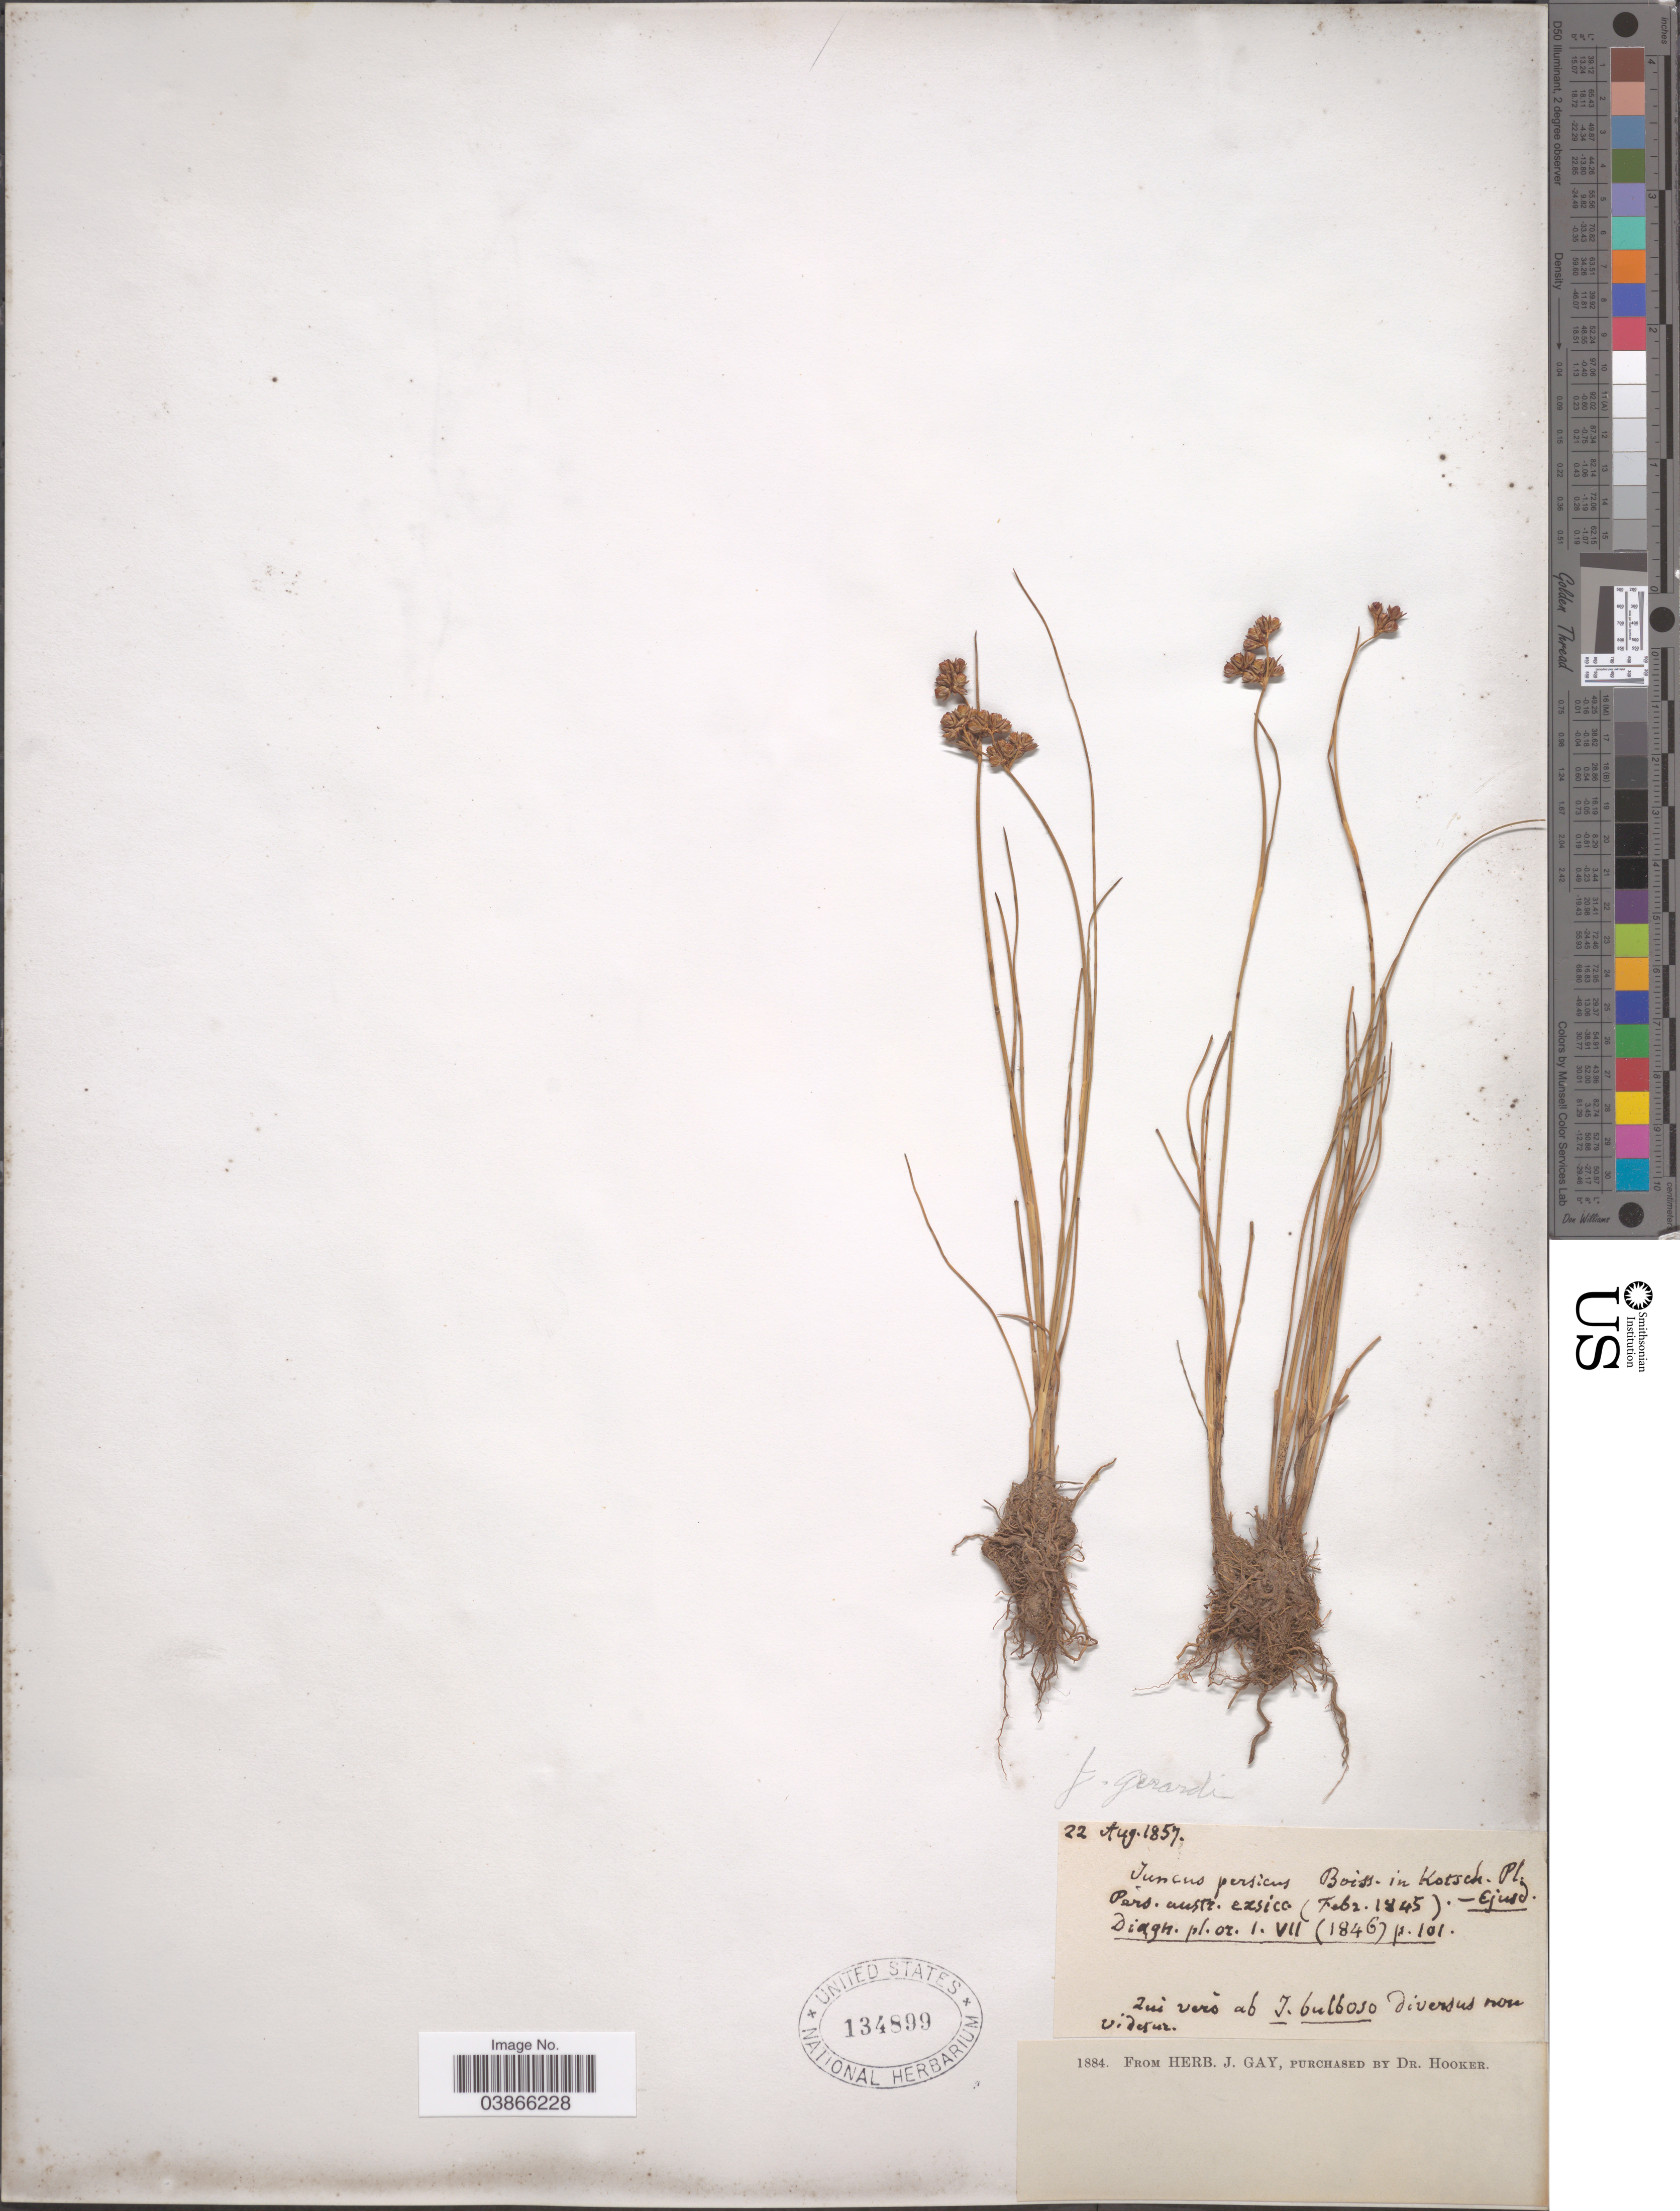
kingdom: Plantae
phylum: Tracheophyta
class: Liliopsida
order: Poales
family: Juncaceae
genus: Juncus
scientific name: Juncus gerardi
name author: Loisel.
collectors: ex herb. J. Gay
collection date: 1857-08-22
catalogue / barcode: US 134899